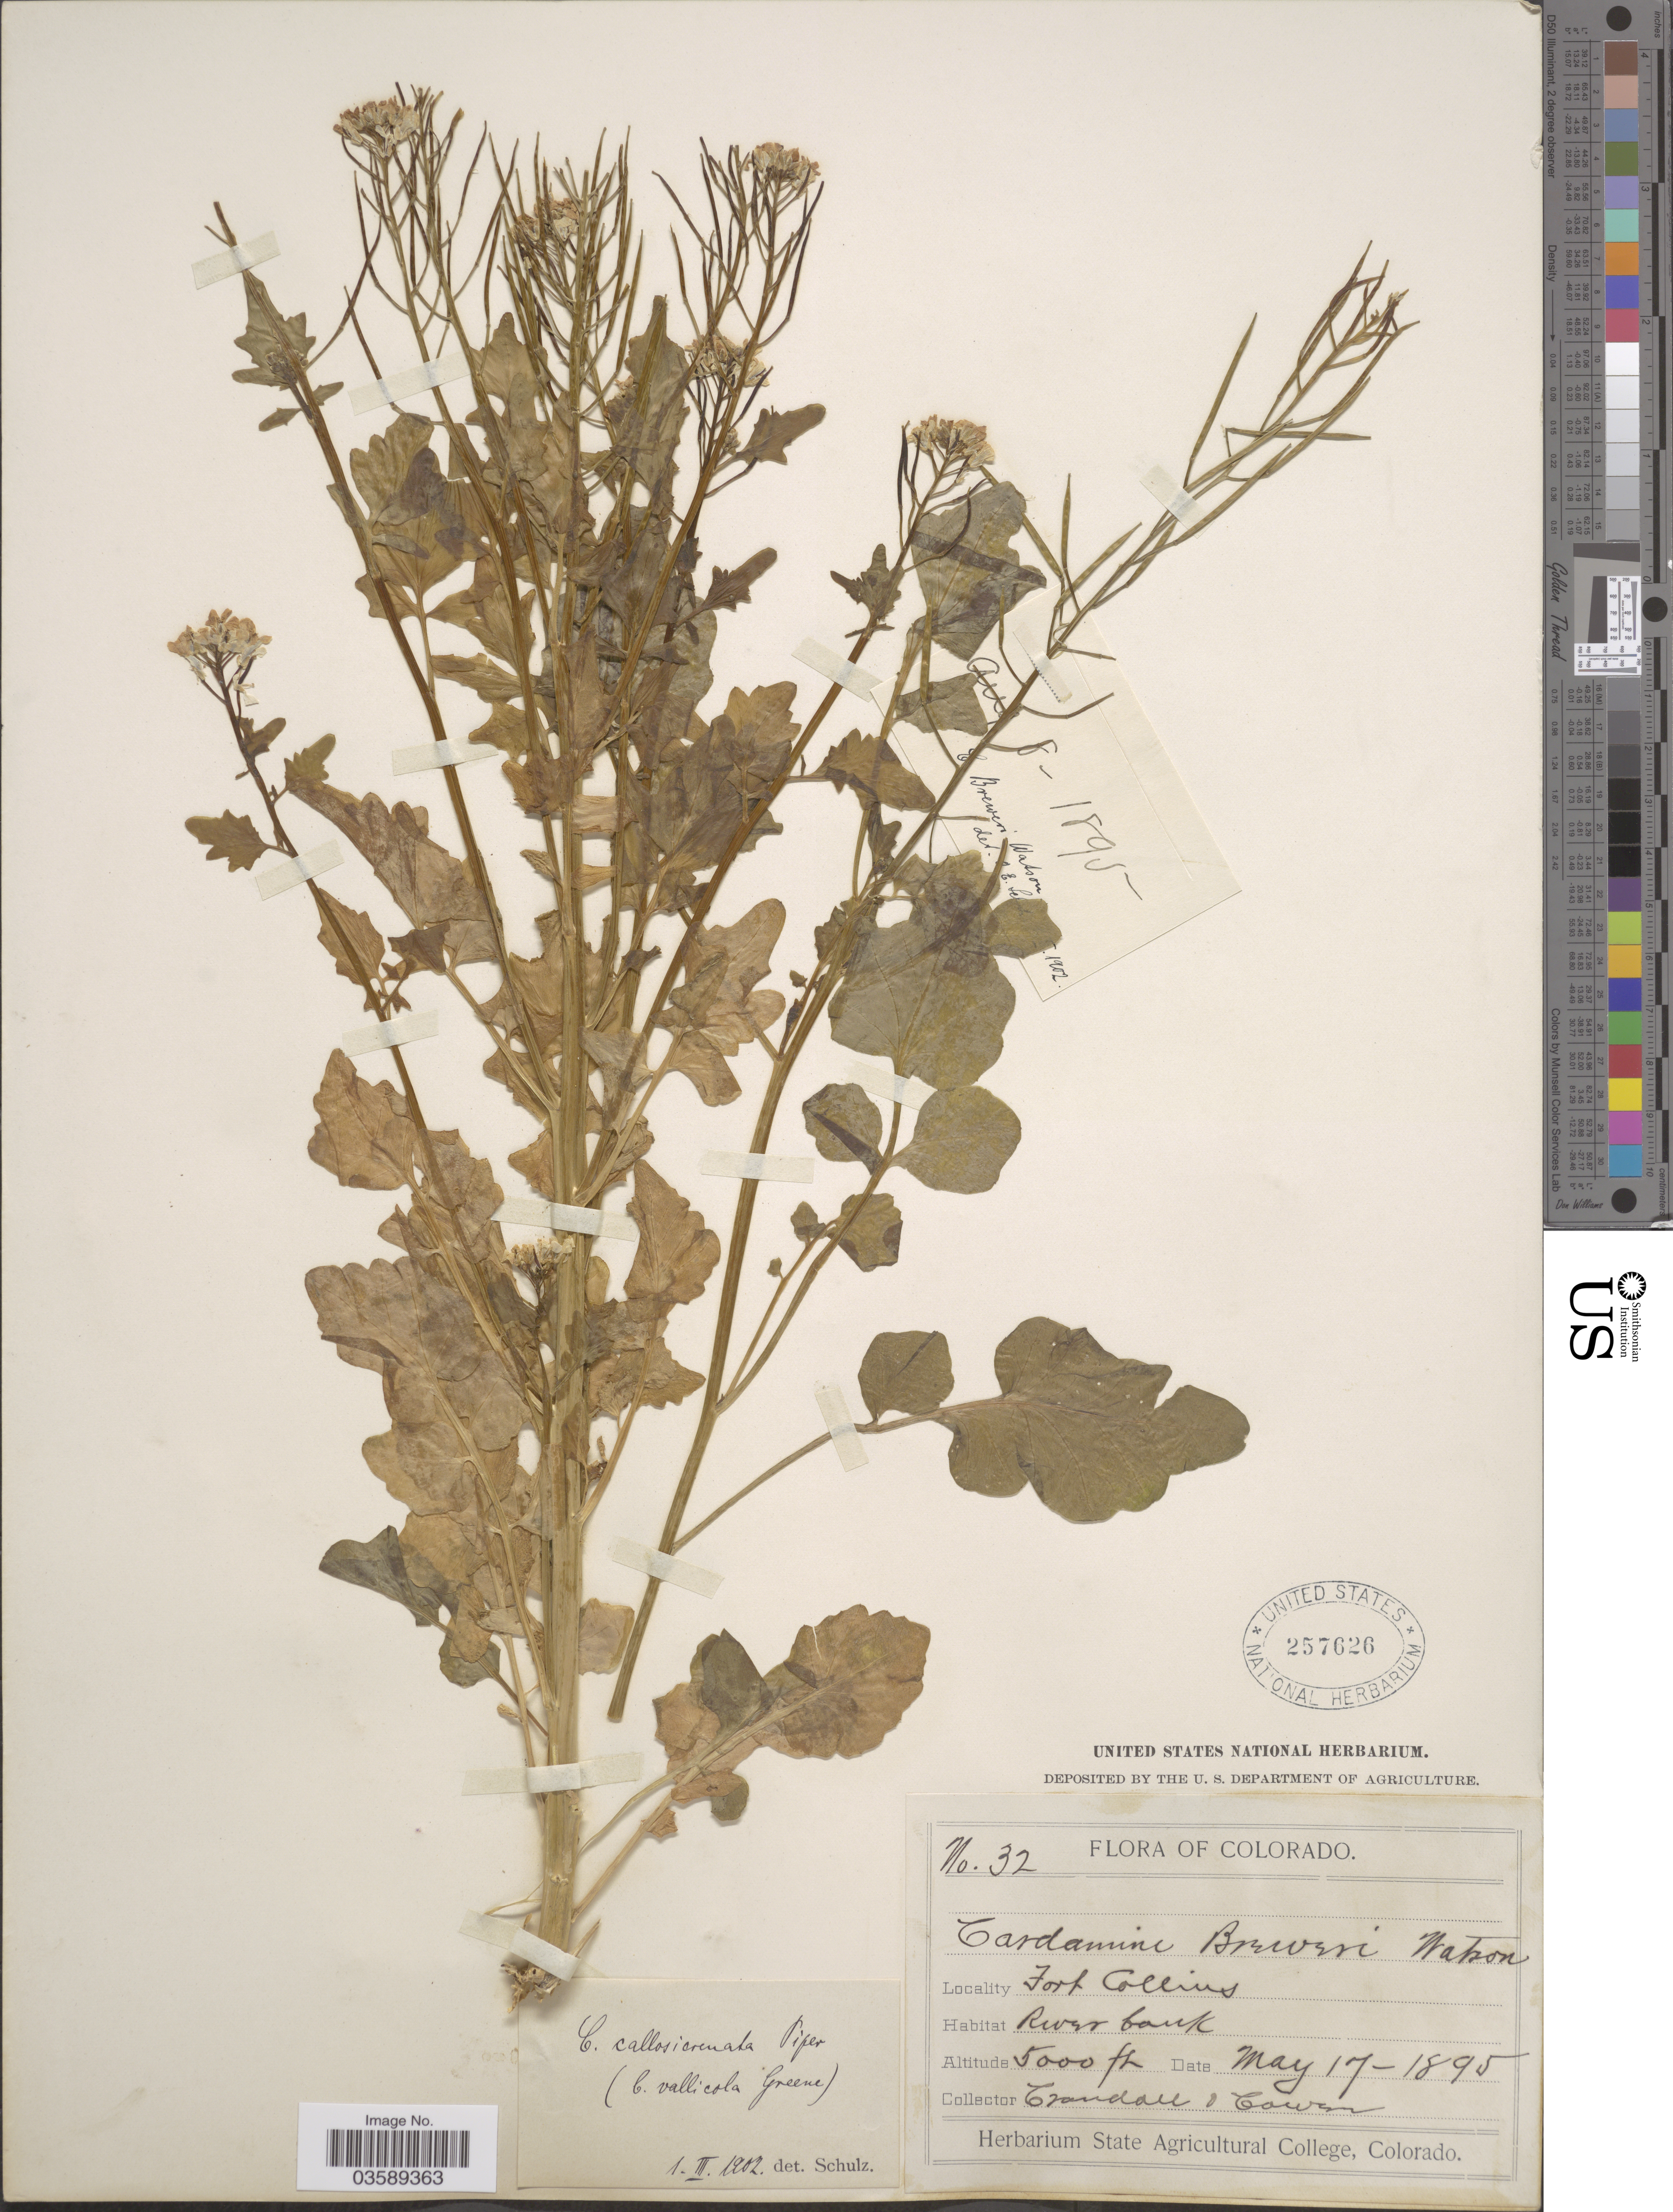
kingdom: Plantae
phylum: Tracheophyta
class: Magnoliopsida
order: Brassicales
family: Brassicaceae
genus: Cardamine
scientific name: Cardamine leibergii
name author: Holz.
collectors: -. Crandall & -. Cowen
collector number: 32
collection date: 1895-05-17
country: United States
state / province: Colorado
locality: Fort Collins.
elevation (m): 1524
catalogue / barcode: US 257626